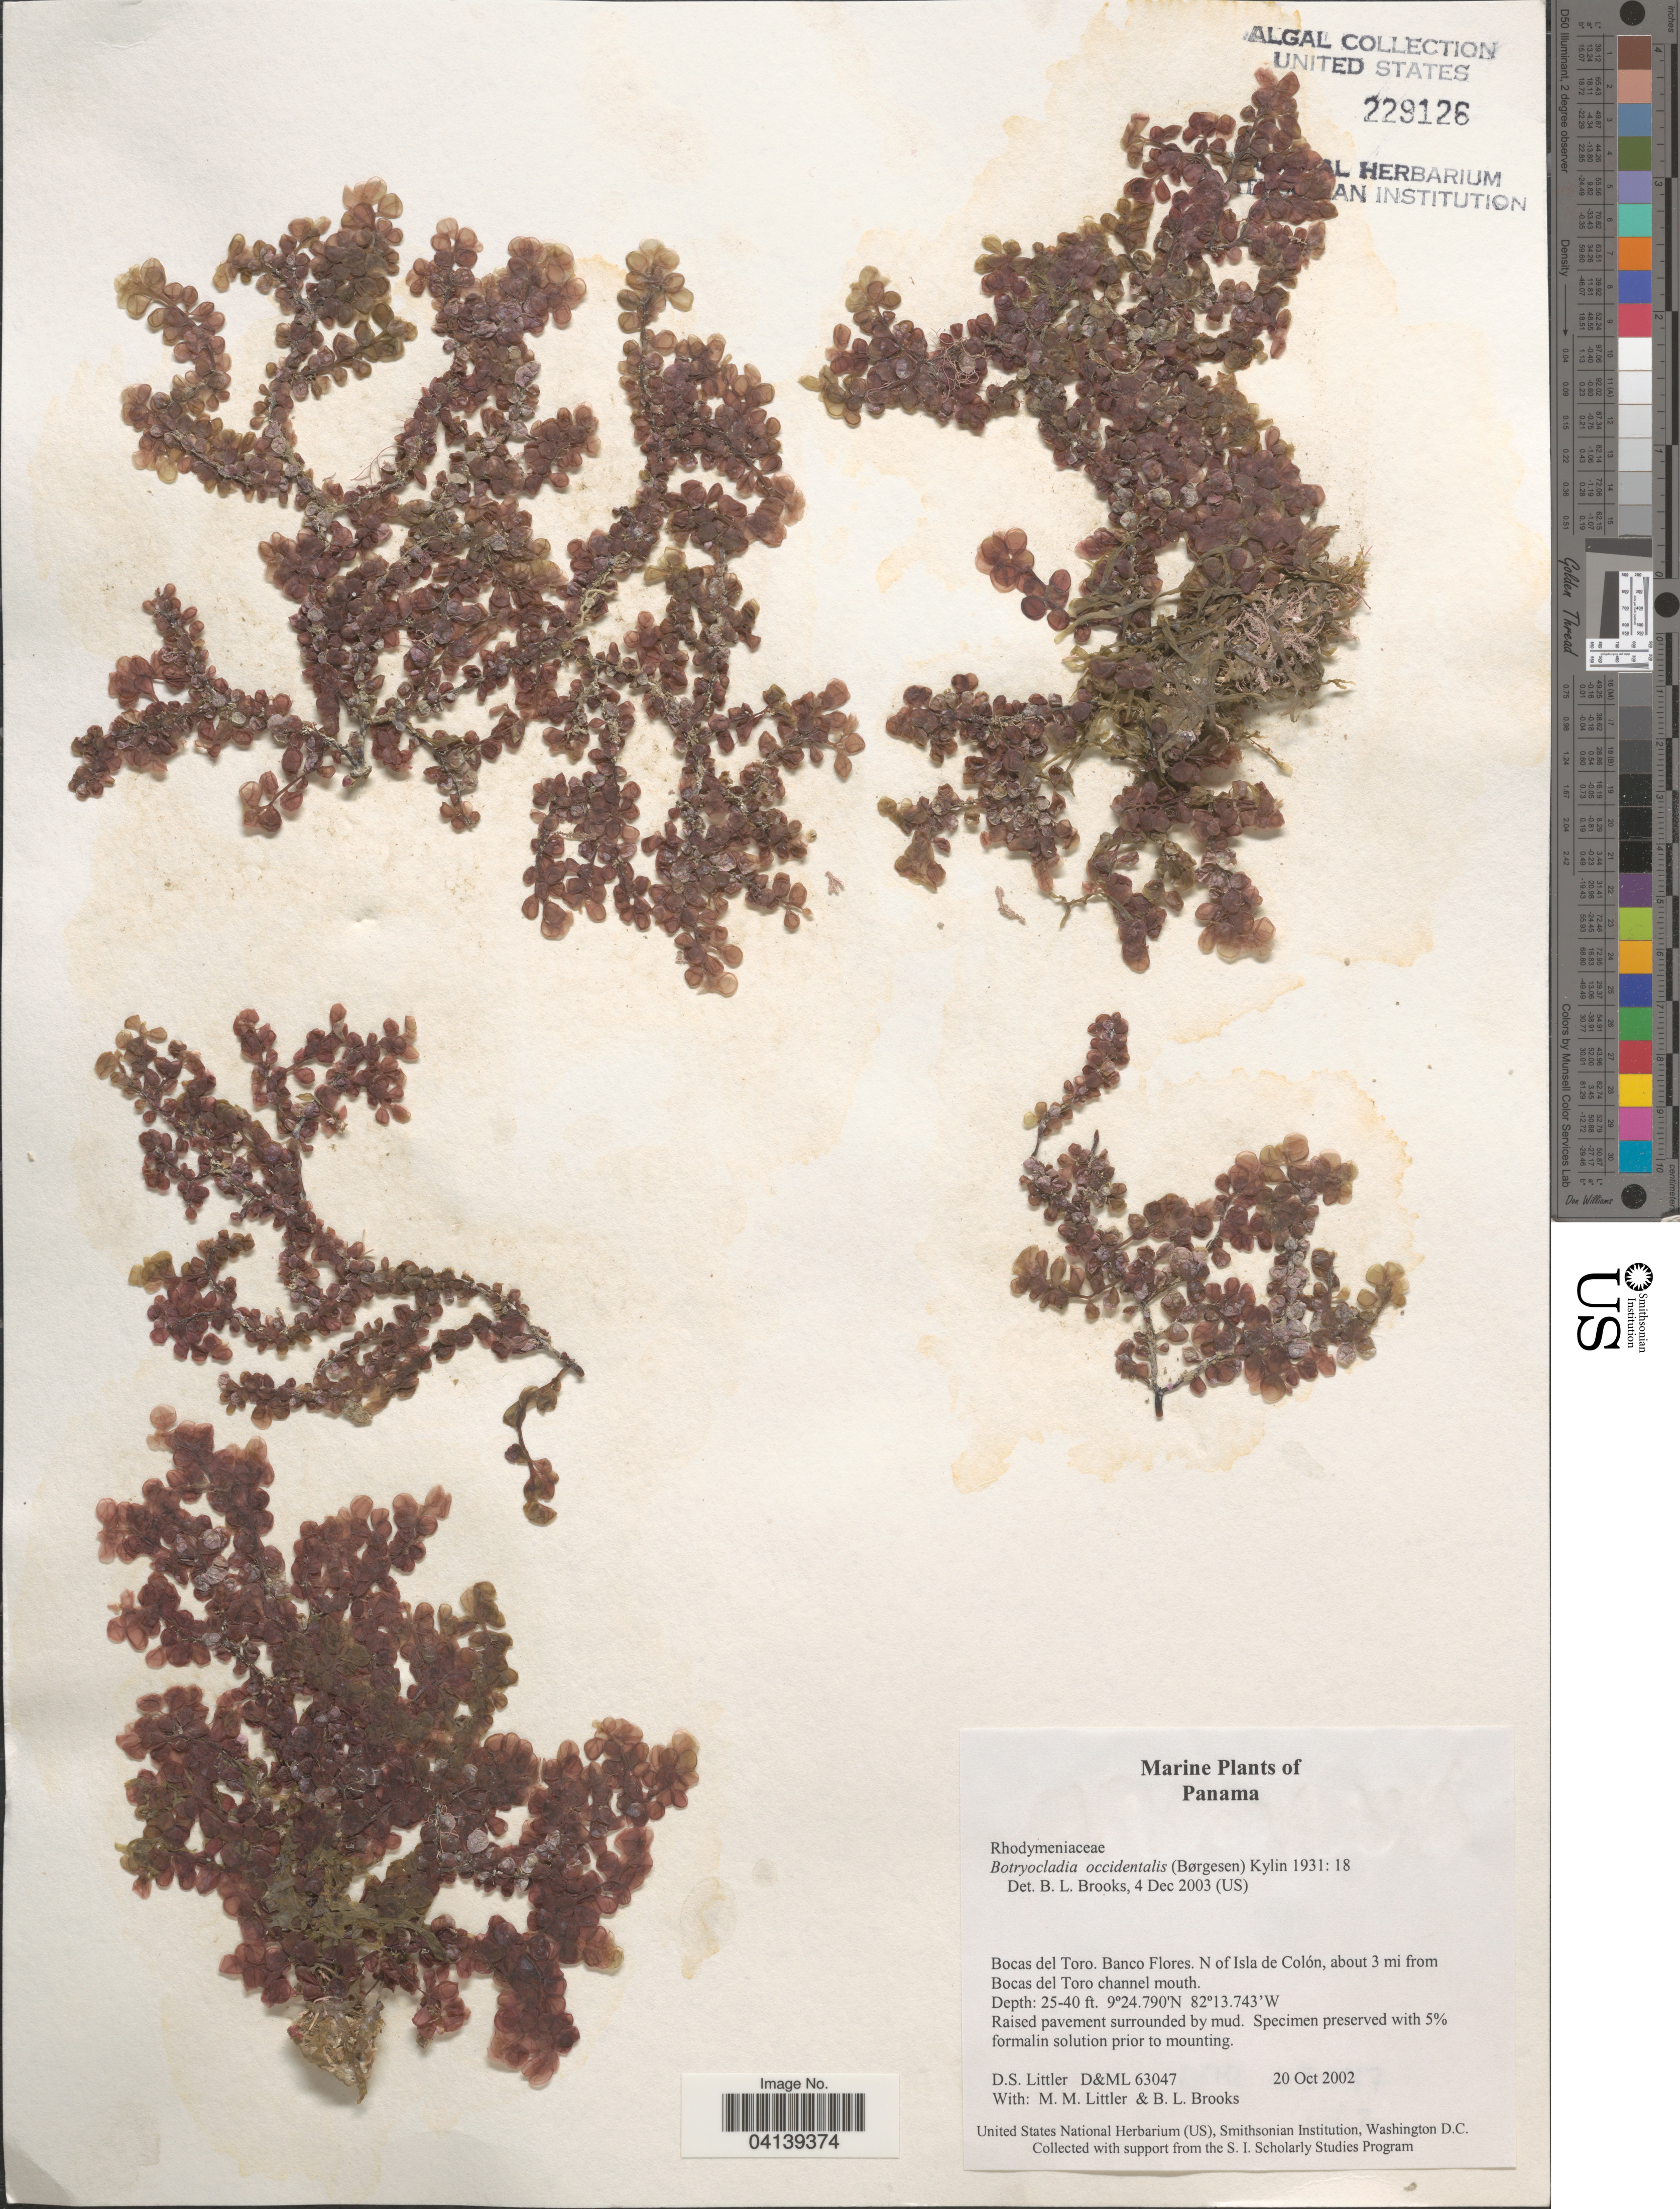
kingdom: Plantae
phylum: Rhodophyta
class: Florideophyceae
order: Rhodymeniales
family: Rhodymeniaceae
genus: Botryocladia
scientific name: Botryocladia occidentalis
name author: (Børgesen) Kylin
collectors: D. S. Littler & B. Brooks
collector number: D&ML63047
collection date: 2002-10-20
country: Panama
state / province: Bocas del Toro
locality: Banco Flores. N of Isla de Colón, about 3 mi from Bocas del Toro channel mouth.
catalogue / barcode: US 229126